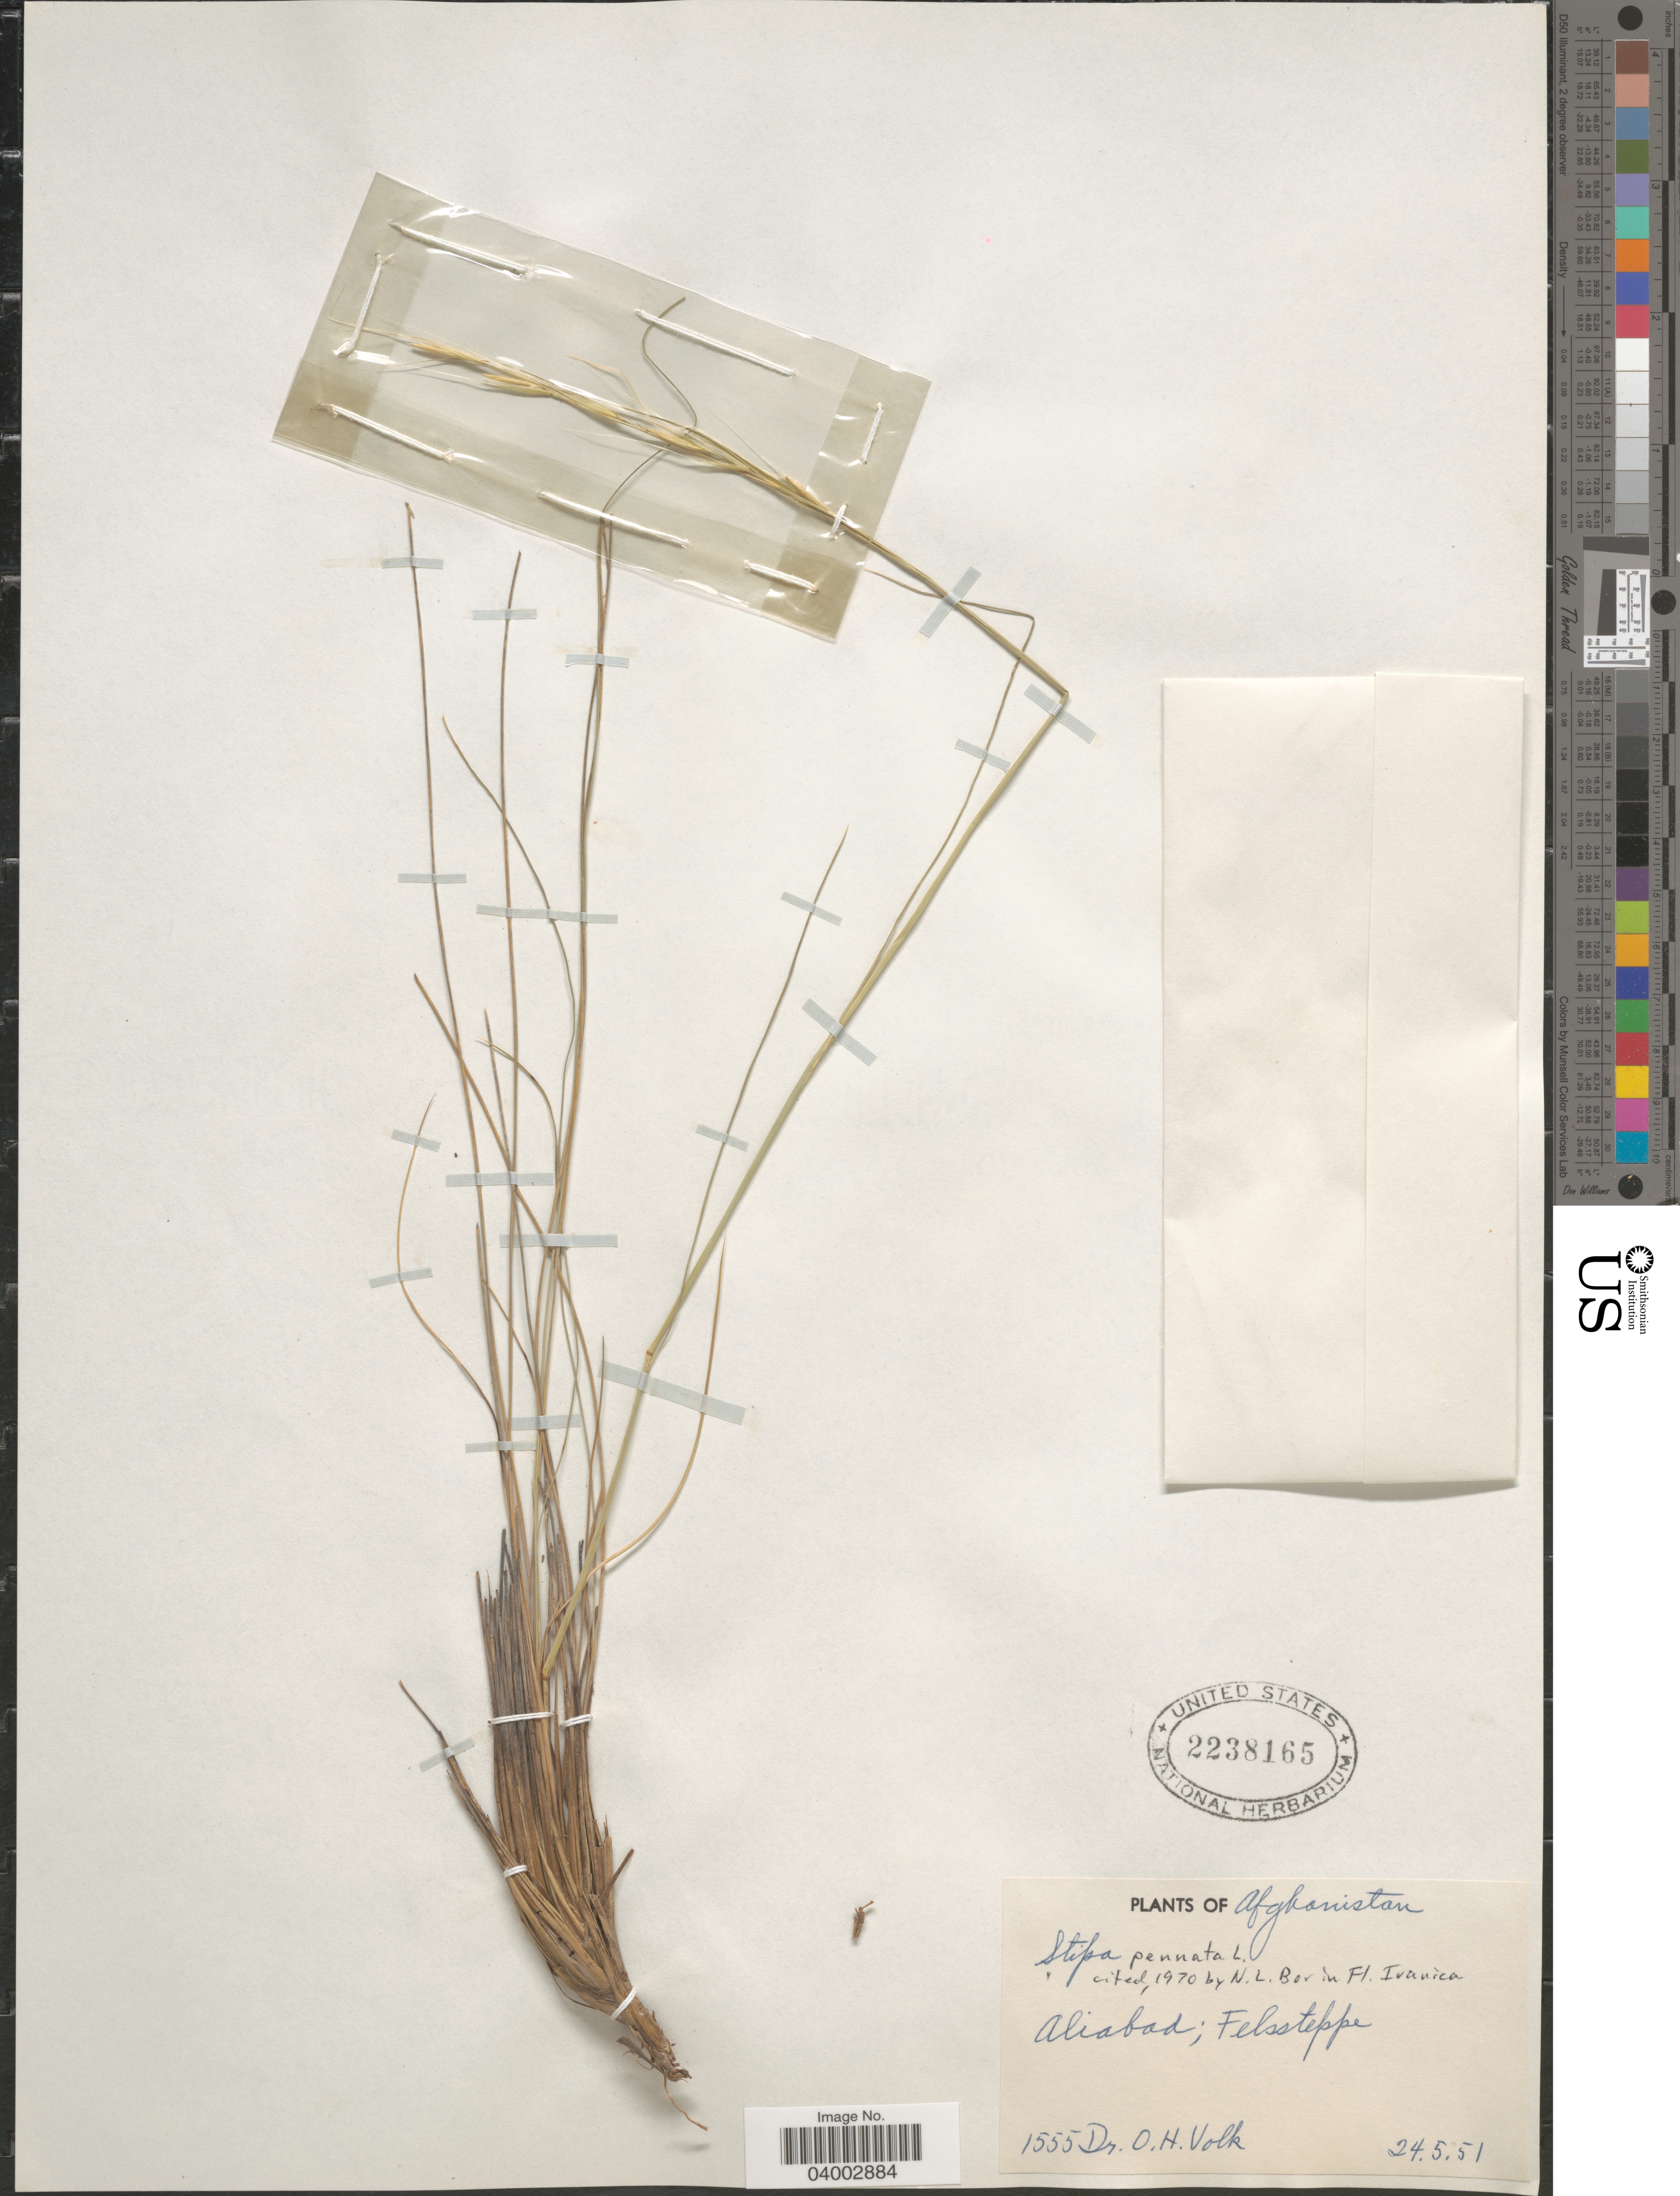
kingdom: Plantae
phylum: Tracheophyta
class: Liliopsida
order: Poales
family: Poaceae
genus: Stipa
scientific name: Stipa pennata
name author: L.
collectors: O. Volk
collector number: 1555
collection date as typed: Transcribed d/m/y: 24/5/51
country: Afghanistan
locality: Aliabad; Felssteppe.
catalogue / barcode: US 2238165